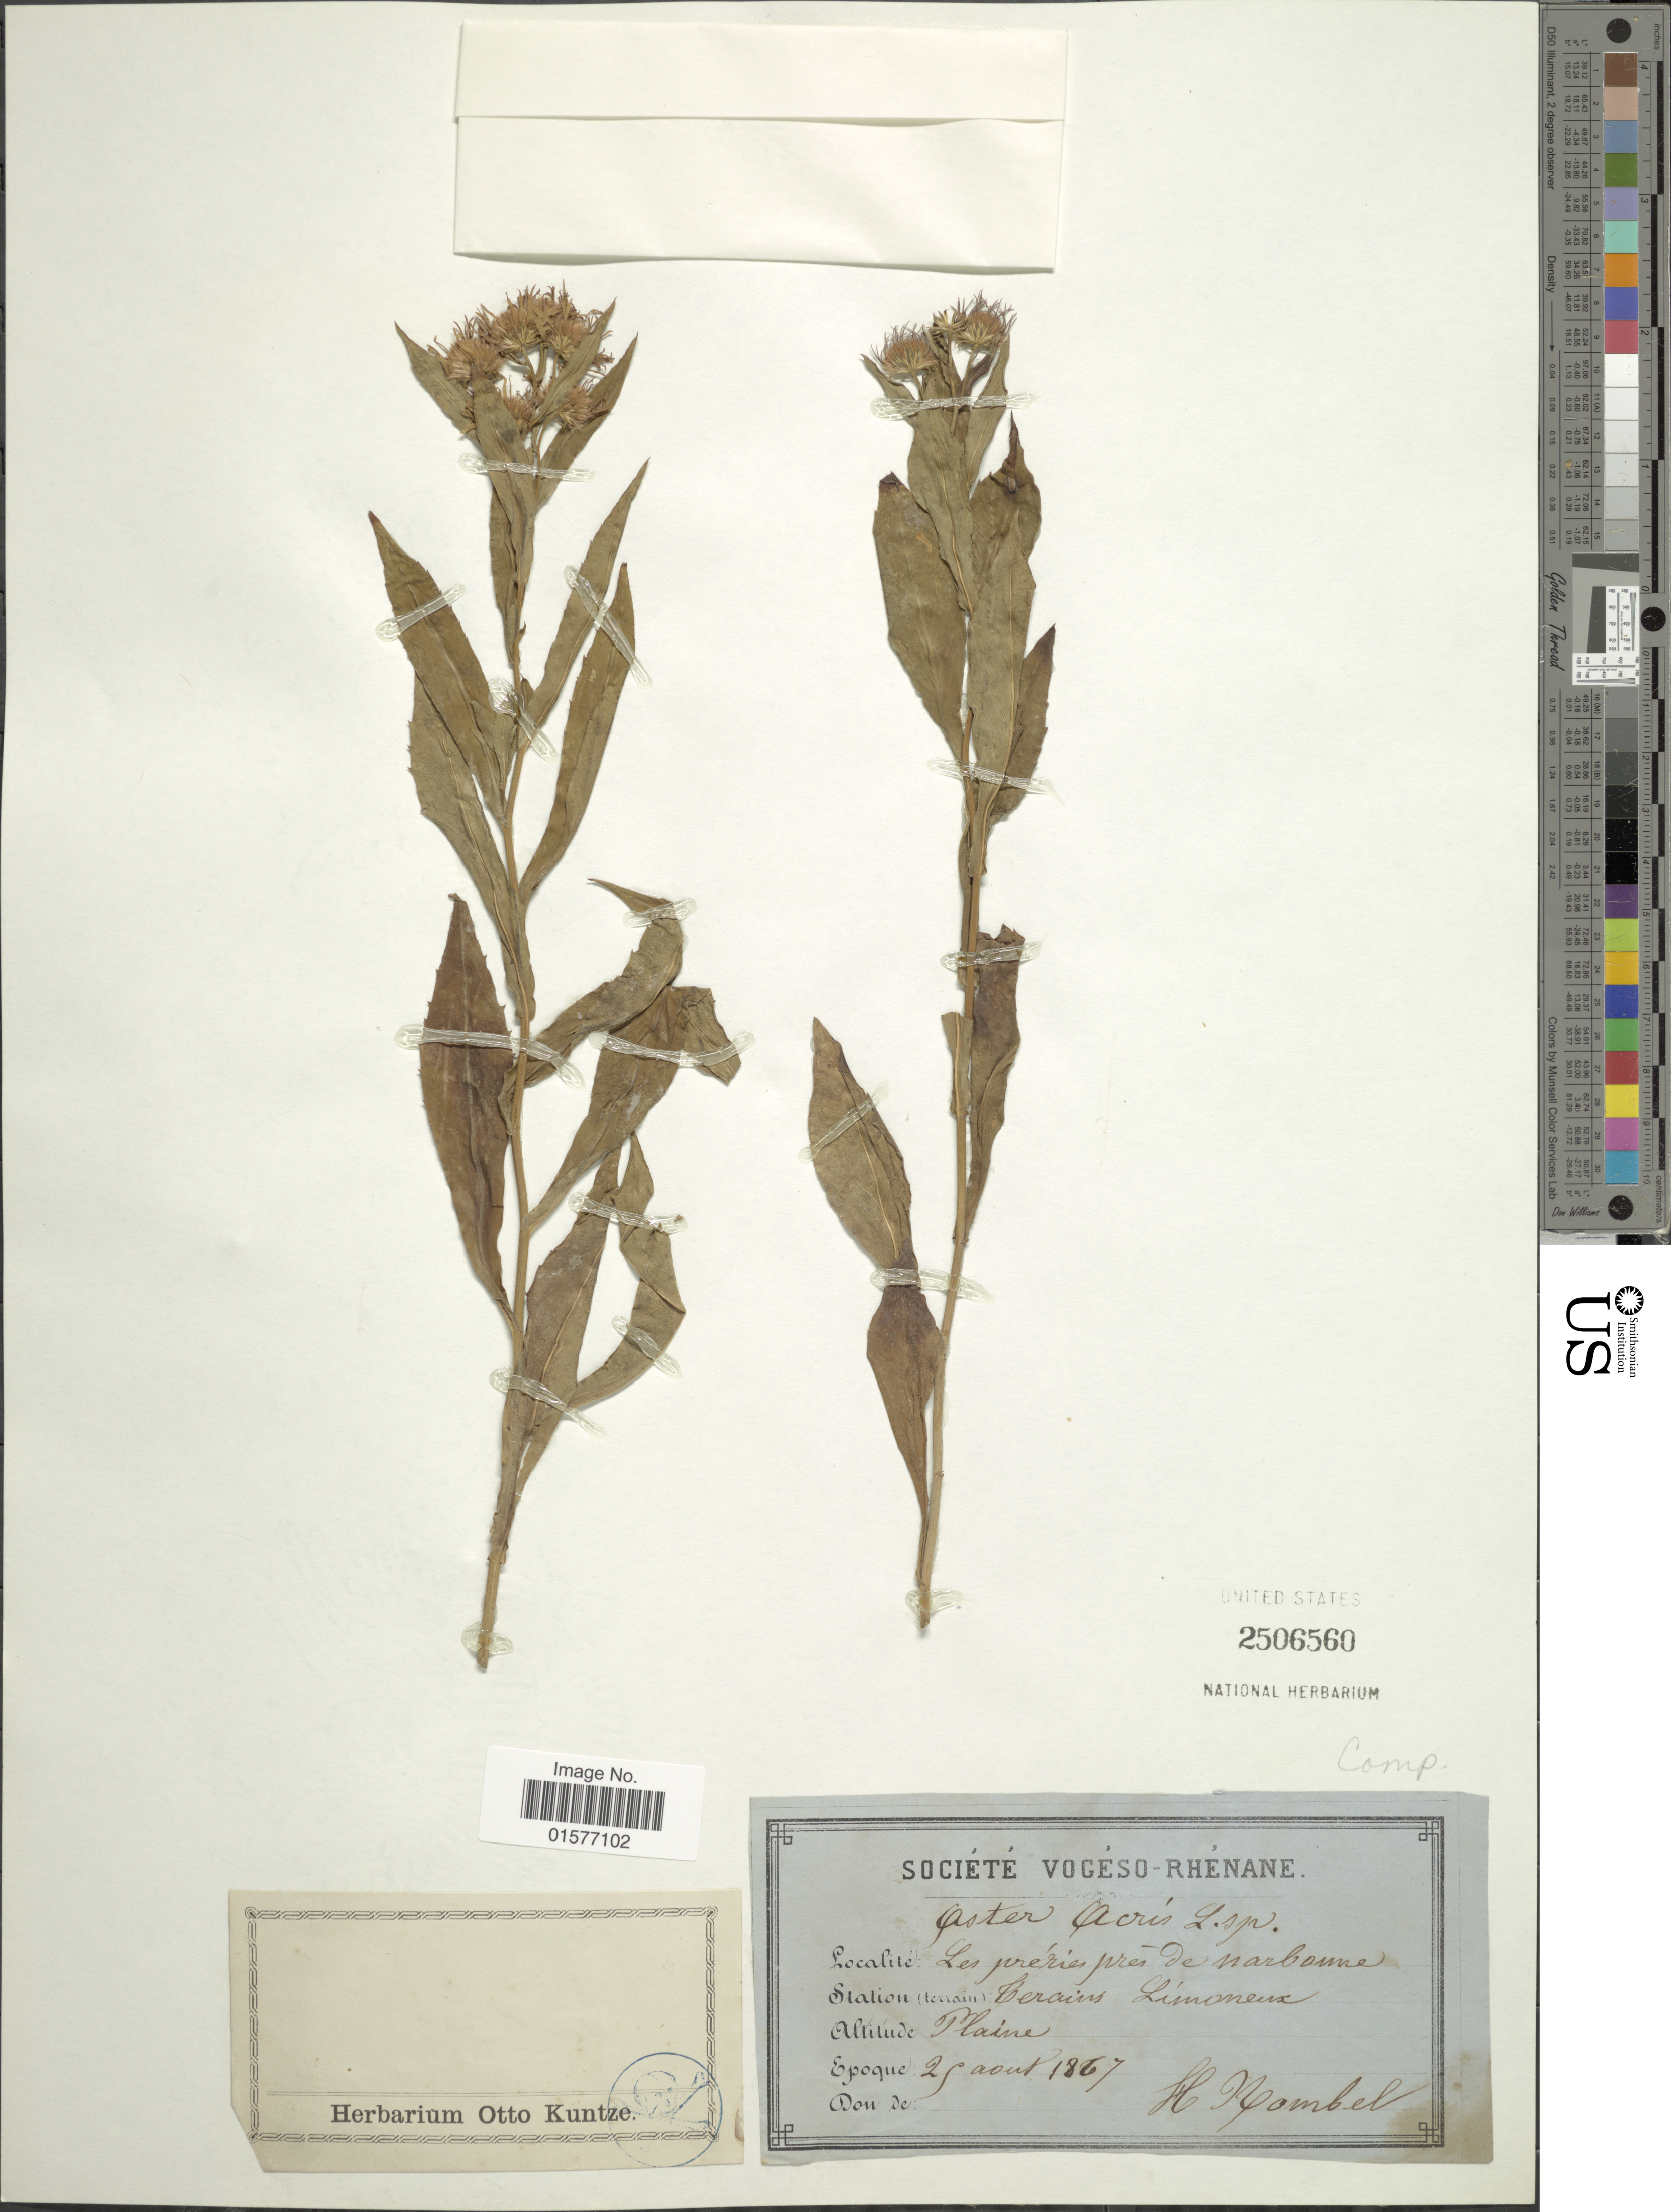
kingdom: Plantae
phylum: Tracheophyta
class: Magnoliopsida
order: Asterales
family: Asteraceae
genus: Galatella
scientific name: Galatella sedifolia subsp. sedifolia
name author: (L.) Greuter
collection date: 1867-08-29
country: France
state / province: Occitanie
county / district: Aude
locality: Station(terrain): Cerais Limoneux [interpreted]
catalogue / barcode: US 2506560